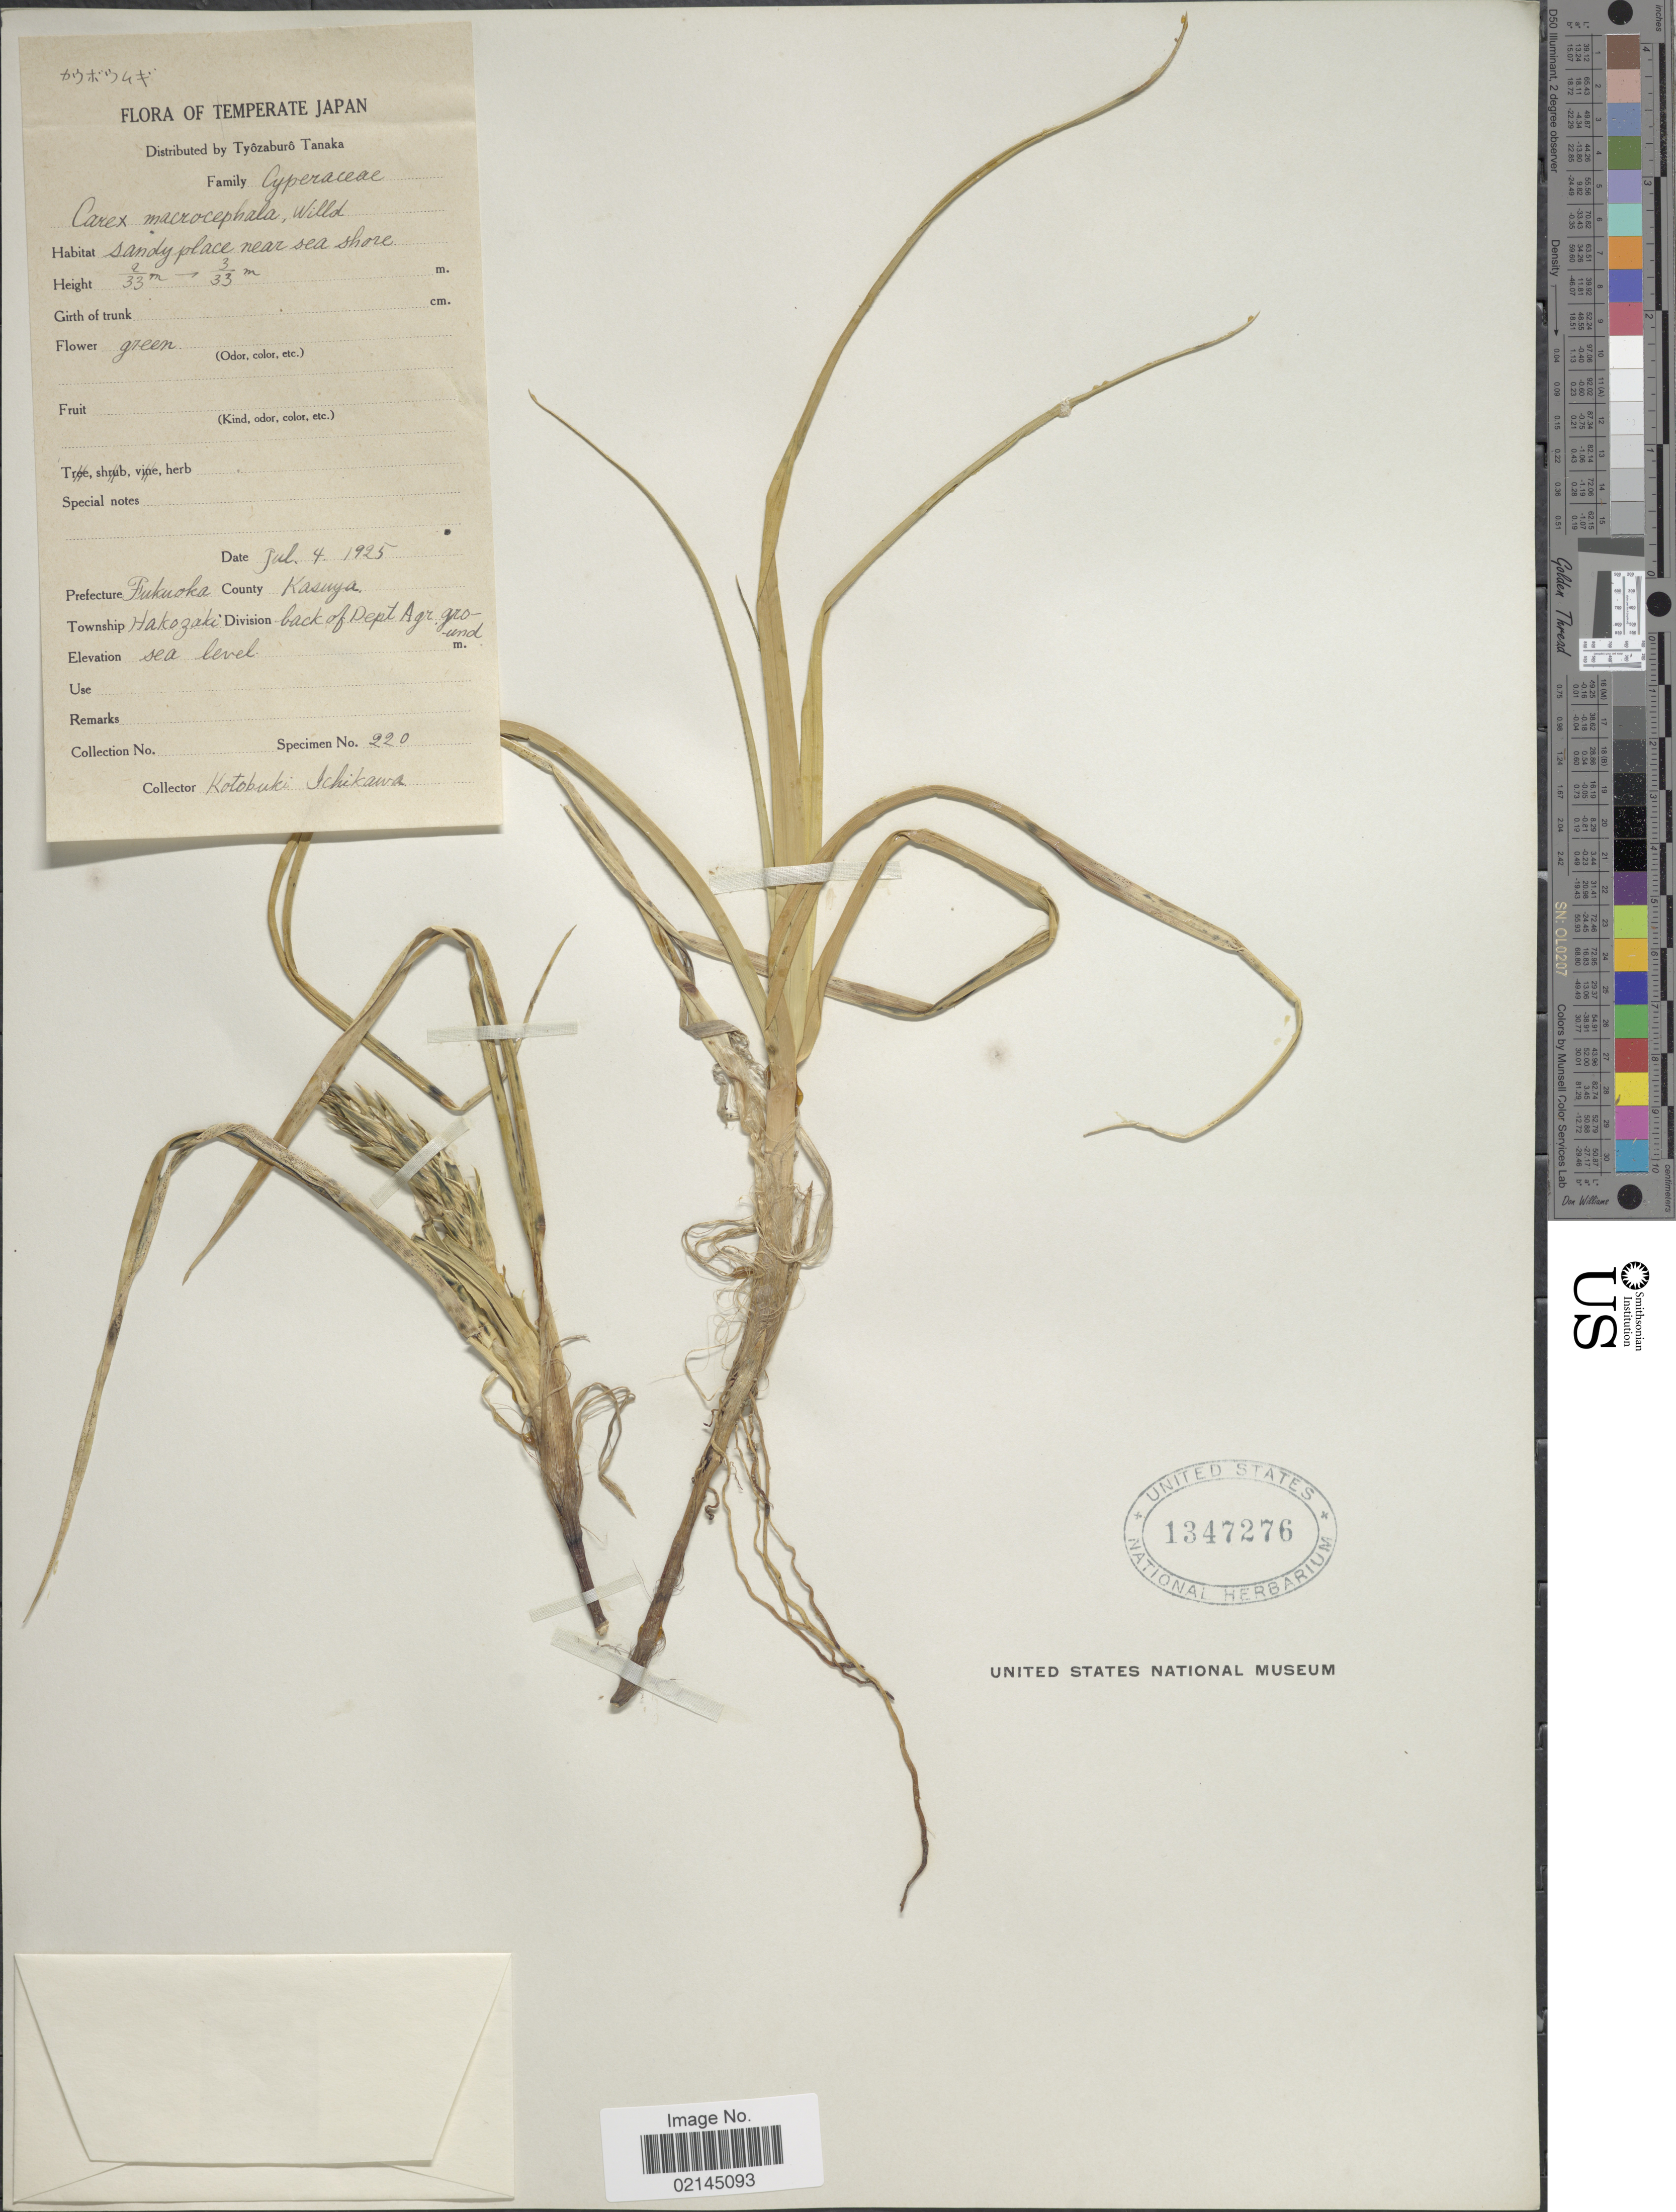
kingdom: Plantae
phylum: Tracheophyta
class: Liliopsida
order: Poales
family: Cyperaceae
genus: Carex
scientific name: Carex macrocephala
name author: Willd. ex Spreng.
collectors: K. Schikawa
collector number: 220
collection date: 1925-07-04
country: Japan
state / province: Hukuoka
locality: Prefecure Tukuoka, County Kasuya, Township Hakozaki, sandy place near seashore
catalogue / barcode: US 1347276